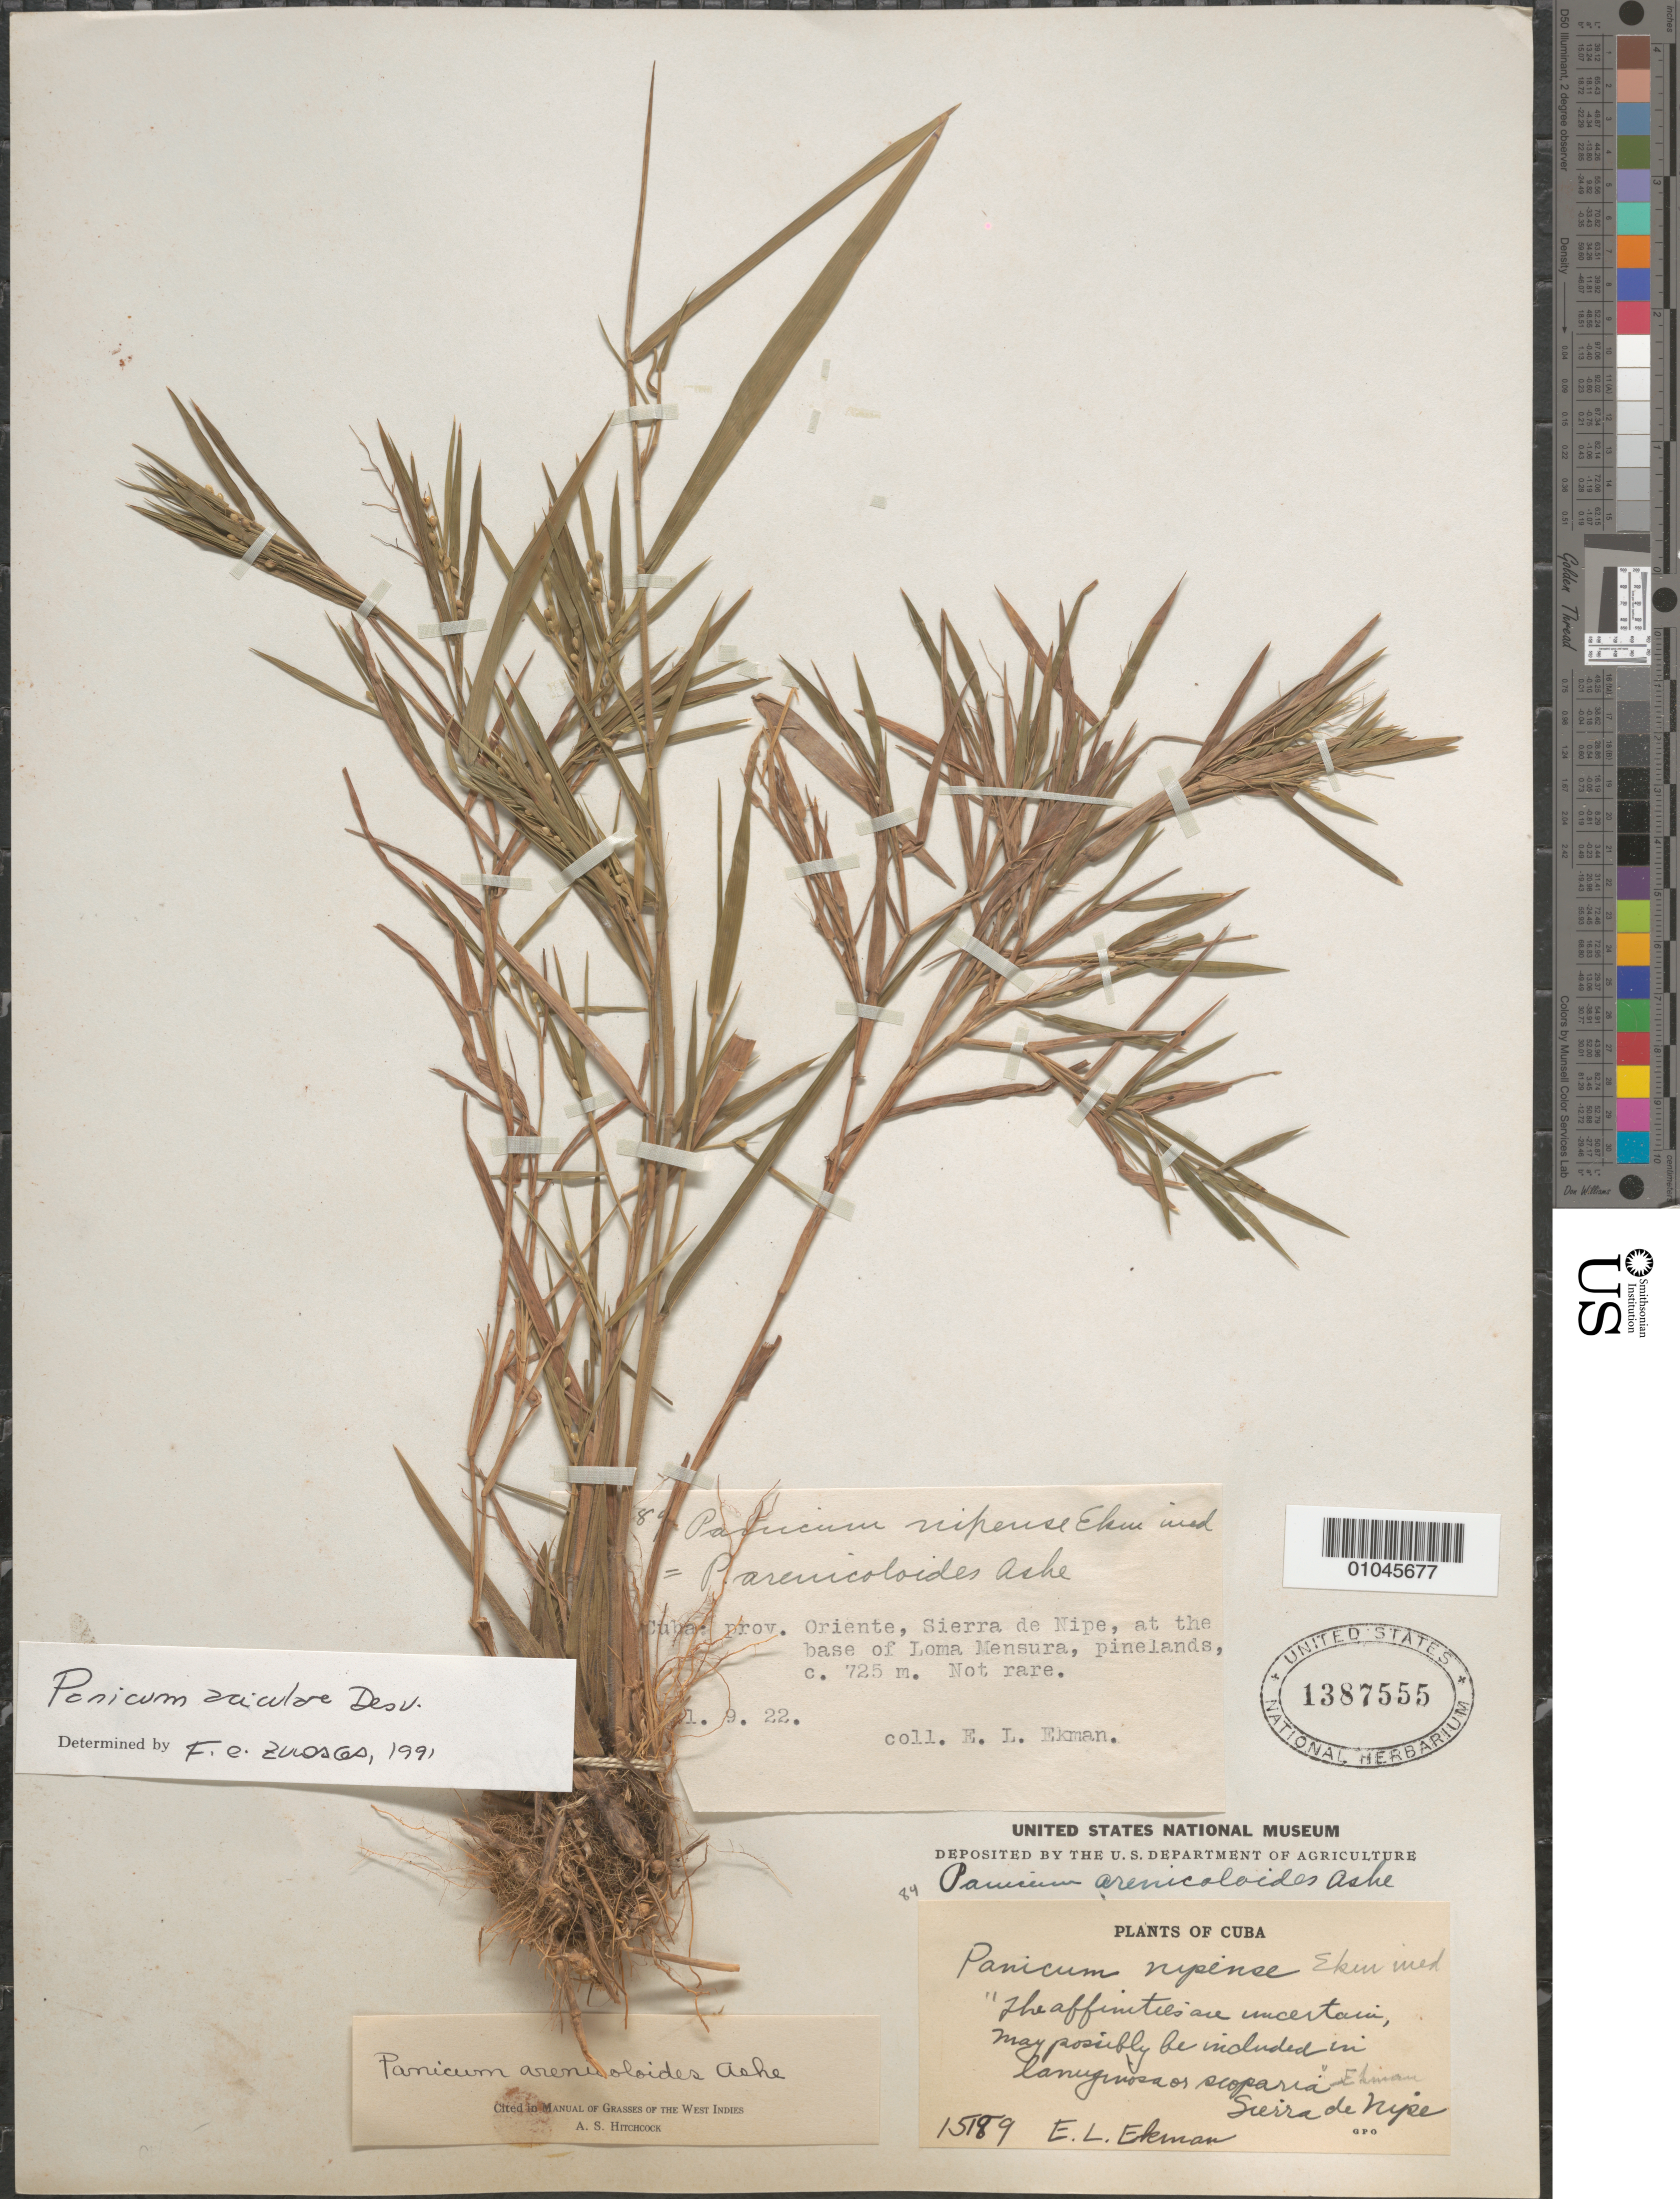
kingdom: Plantae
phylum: Tracheophyta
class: Liliopsida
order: Poales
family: Poaceae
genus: Panicum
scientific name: Panicum aciculare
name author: Desv. ex Poir.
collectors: E. L. Ekman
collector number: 15189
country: Cuba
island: Cuba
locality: Sierra de Nyre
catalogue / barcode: US 1387555